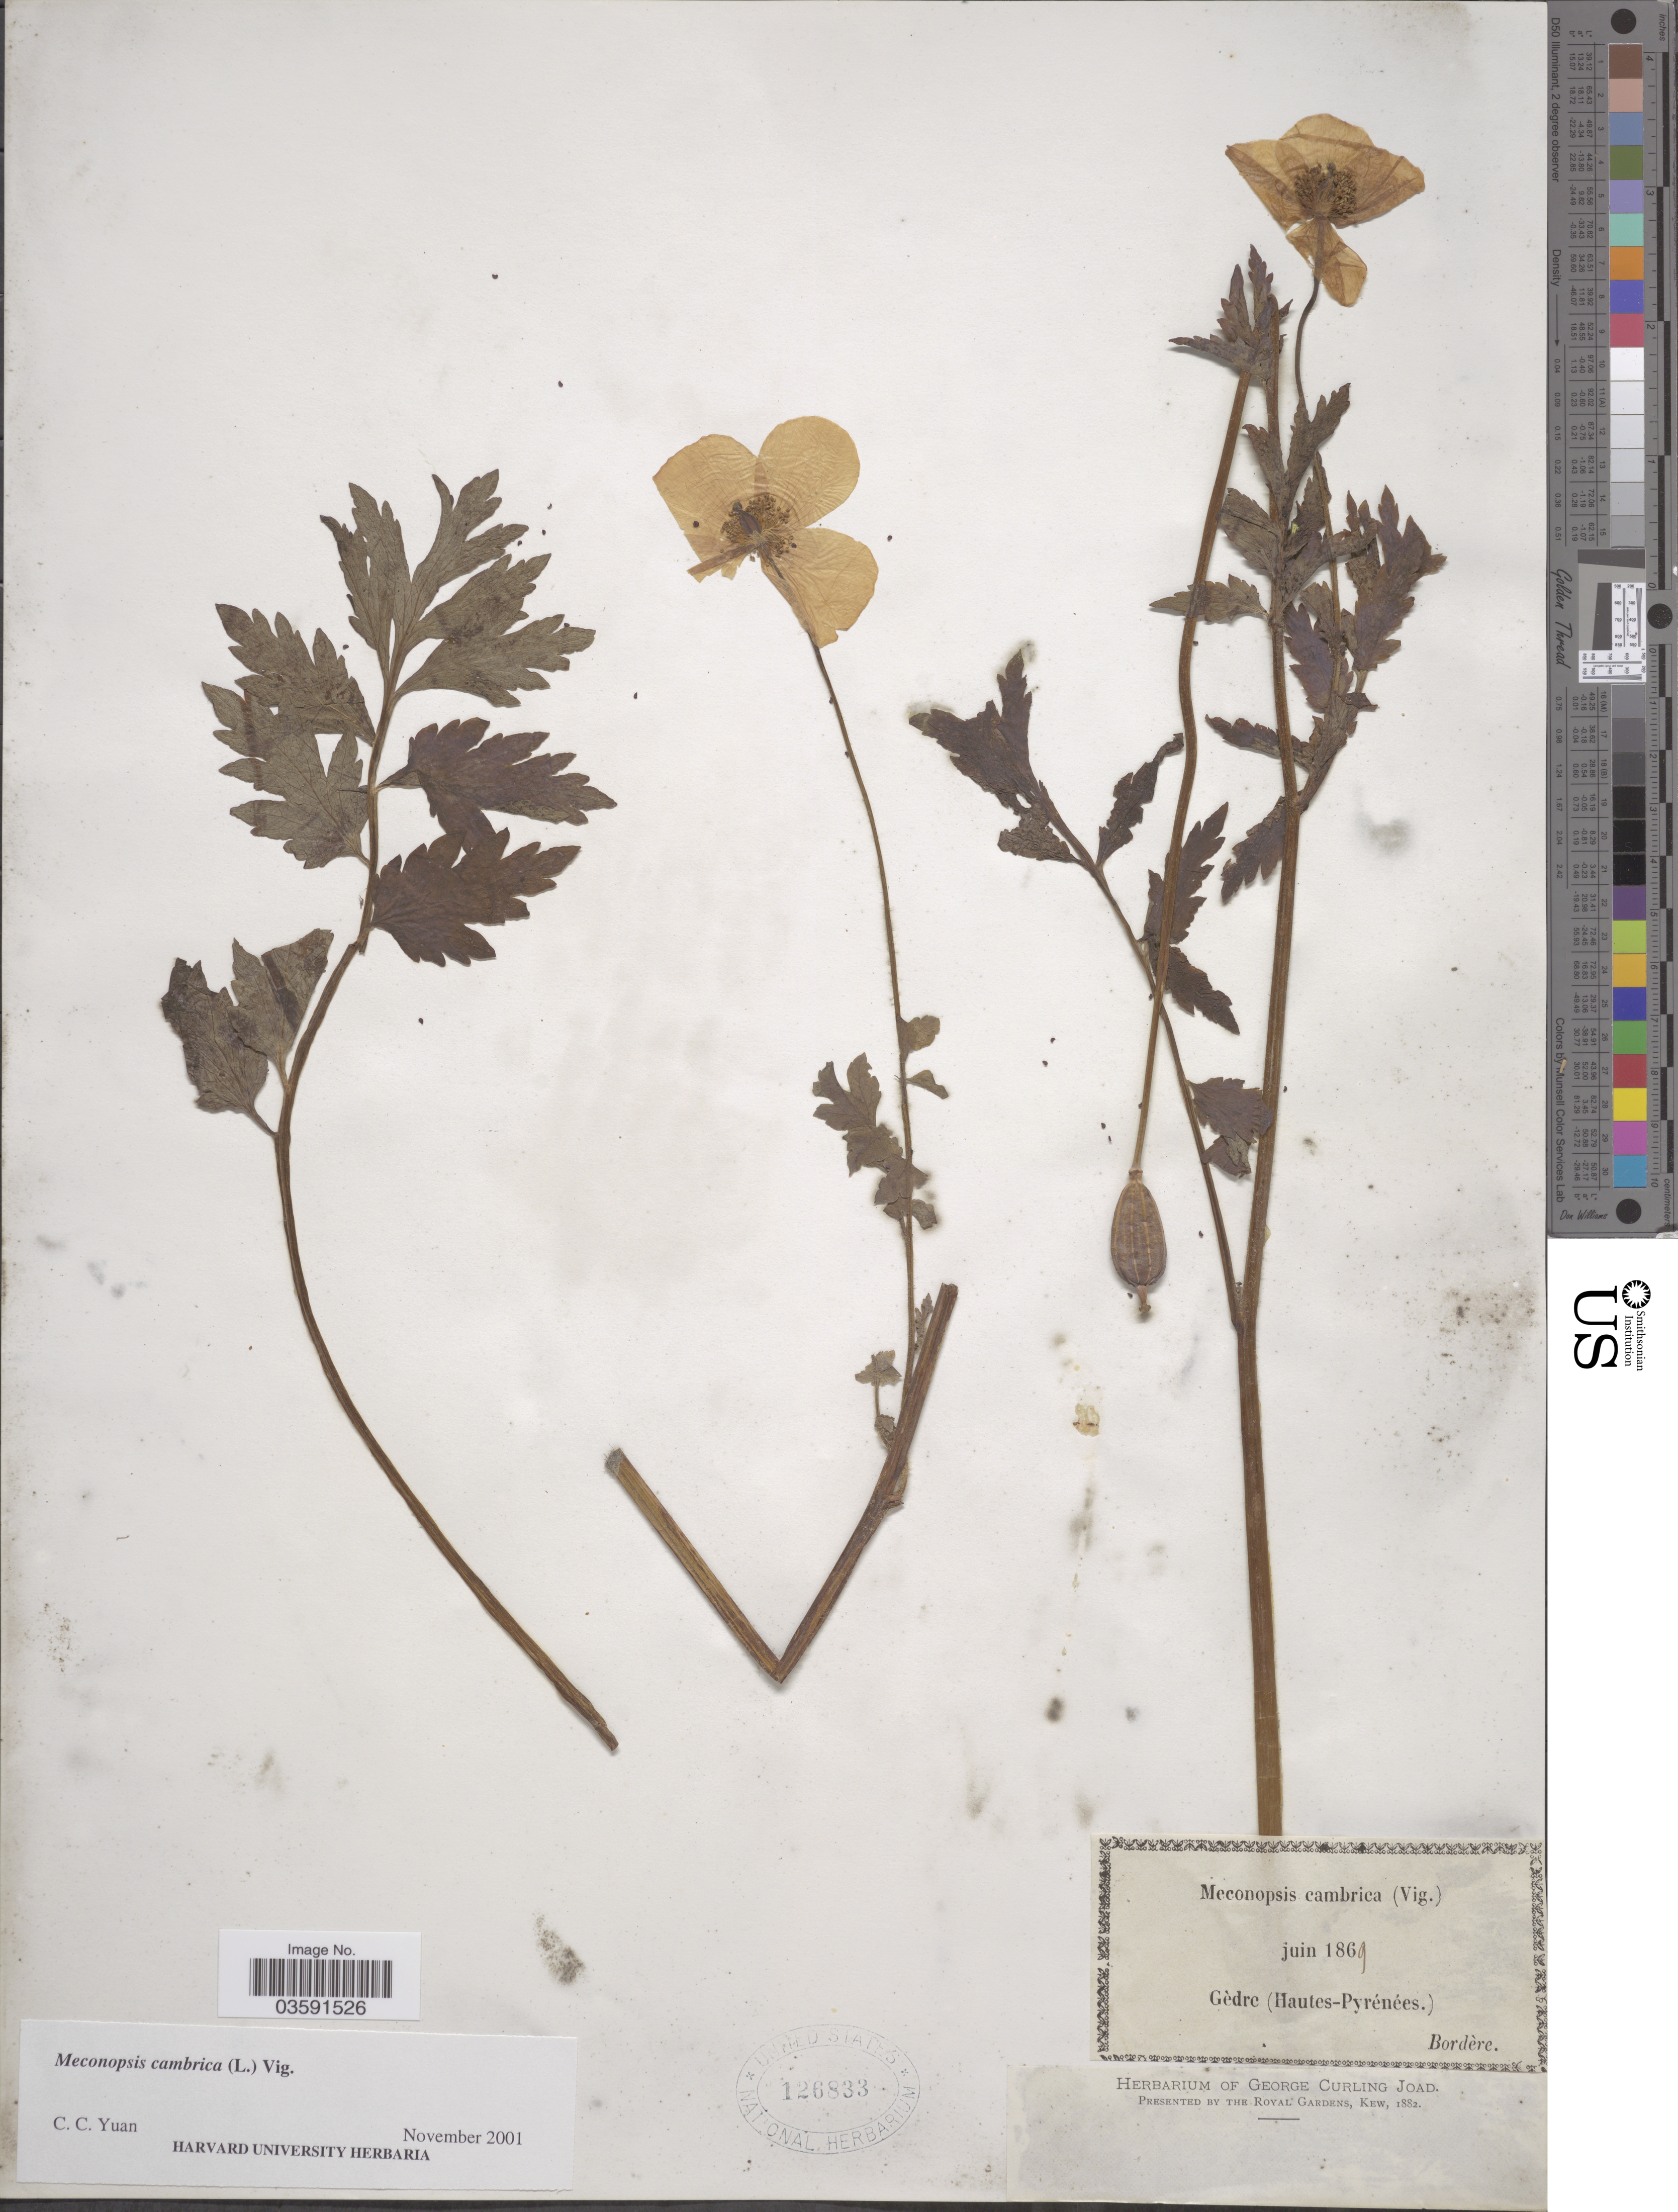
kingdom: Plantae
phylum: Tracheophyta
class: Magnoliopsida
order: Ranunculales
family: Papaveraceae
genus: Papaver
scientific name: Papaver cambricum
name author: L.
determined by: Strong, M. T., (US), Smithsonian Institution - National Museum of Natural History (UNITED STATES)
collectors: -. Bordère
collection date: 1869-06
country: France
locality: Gèdre (Hautes-Pyrénées).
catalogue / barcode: US 126833